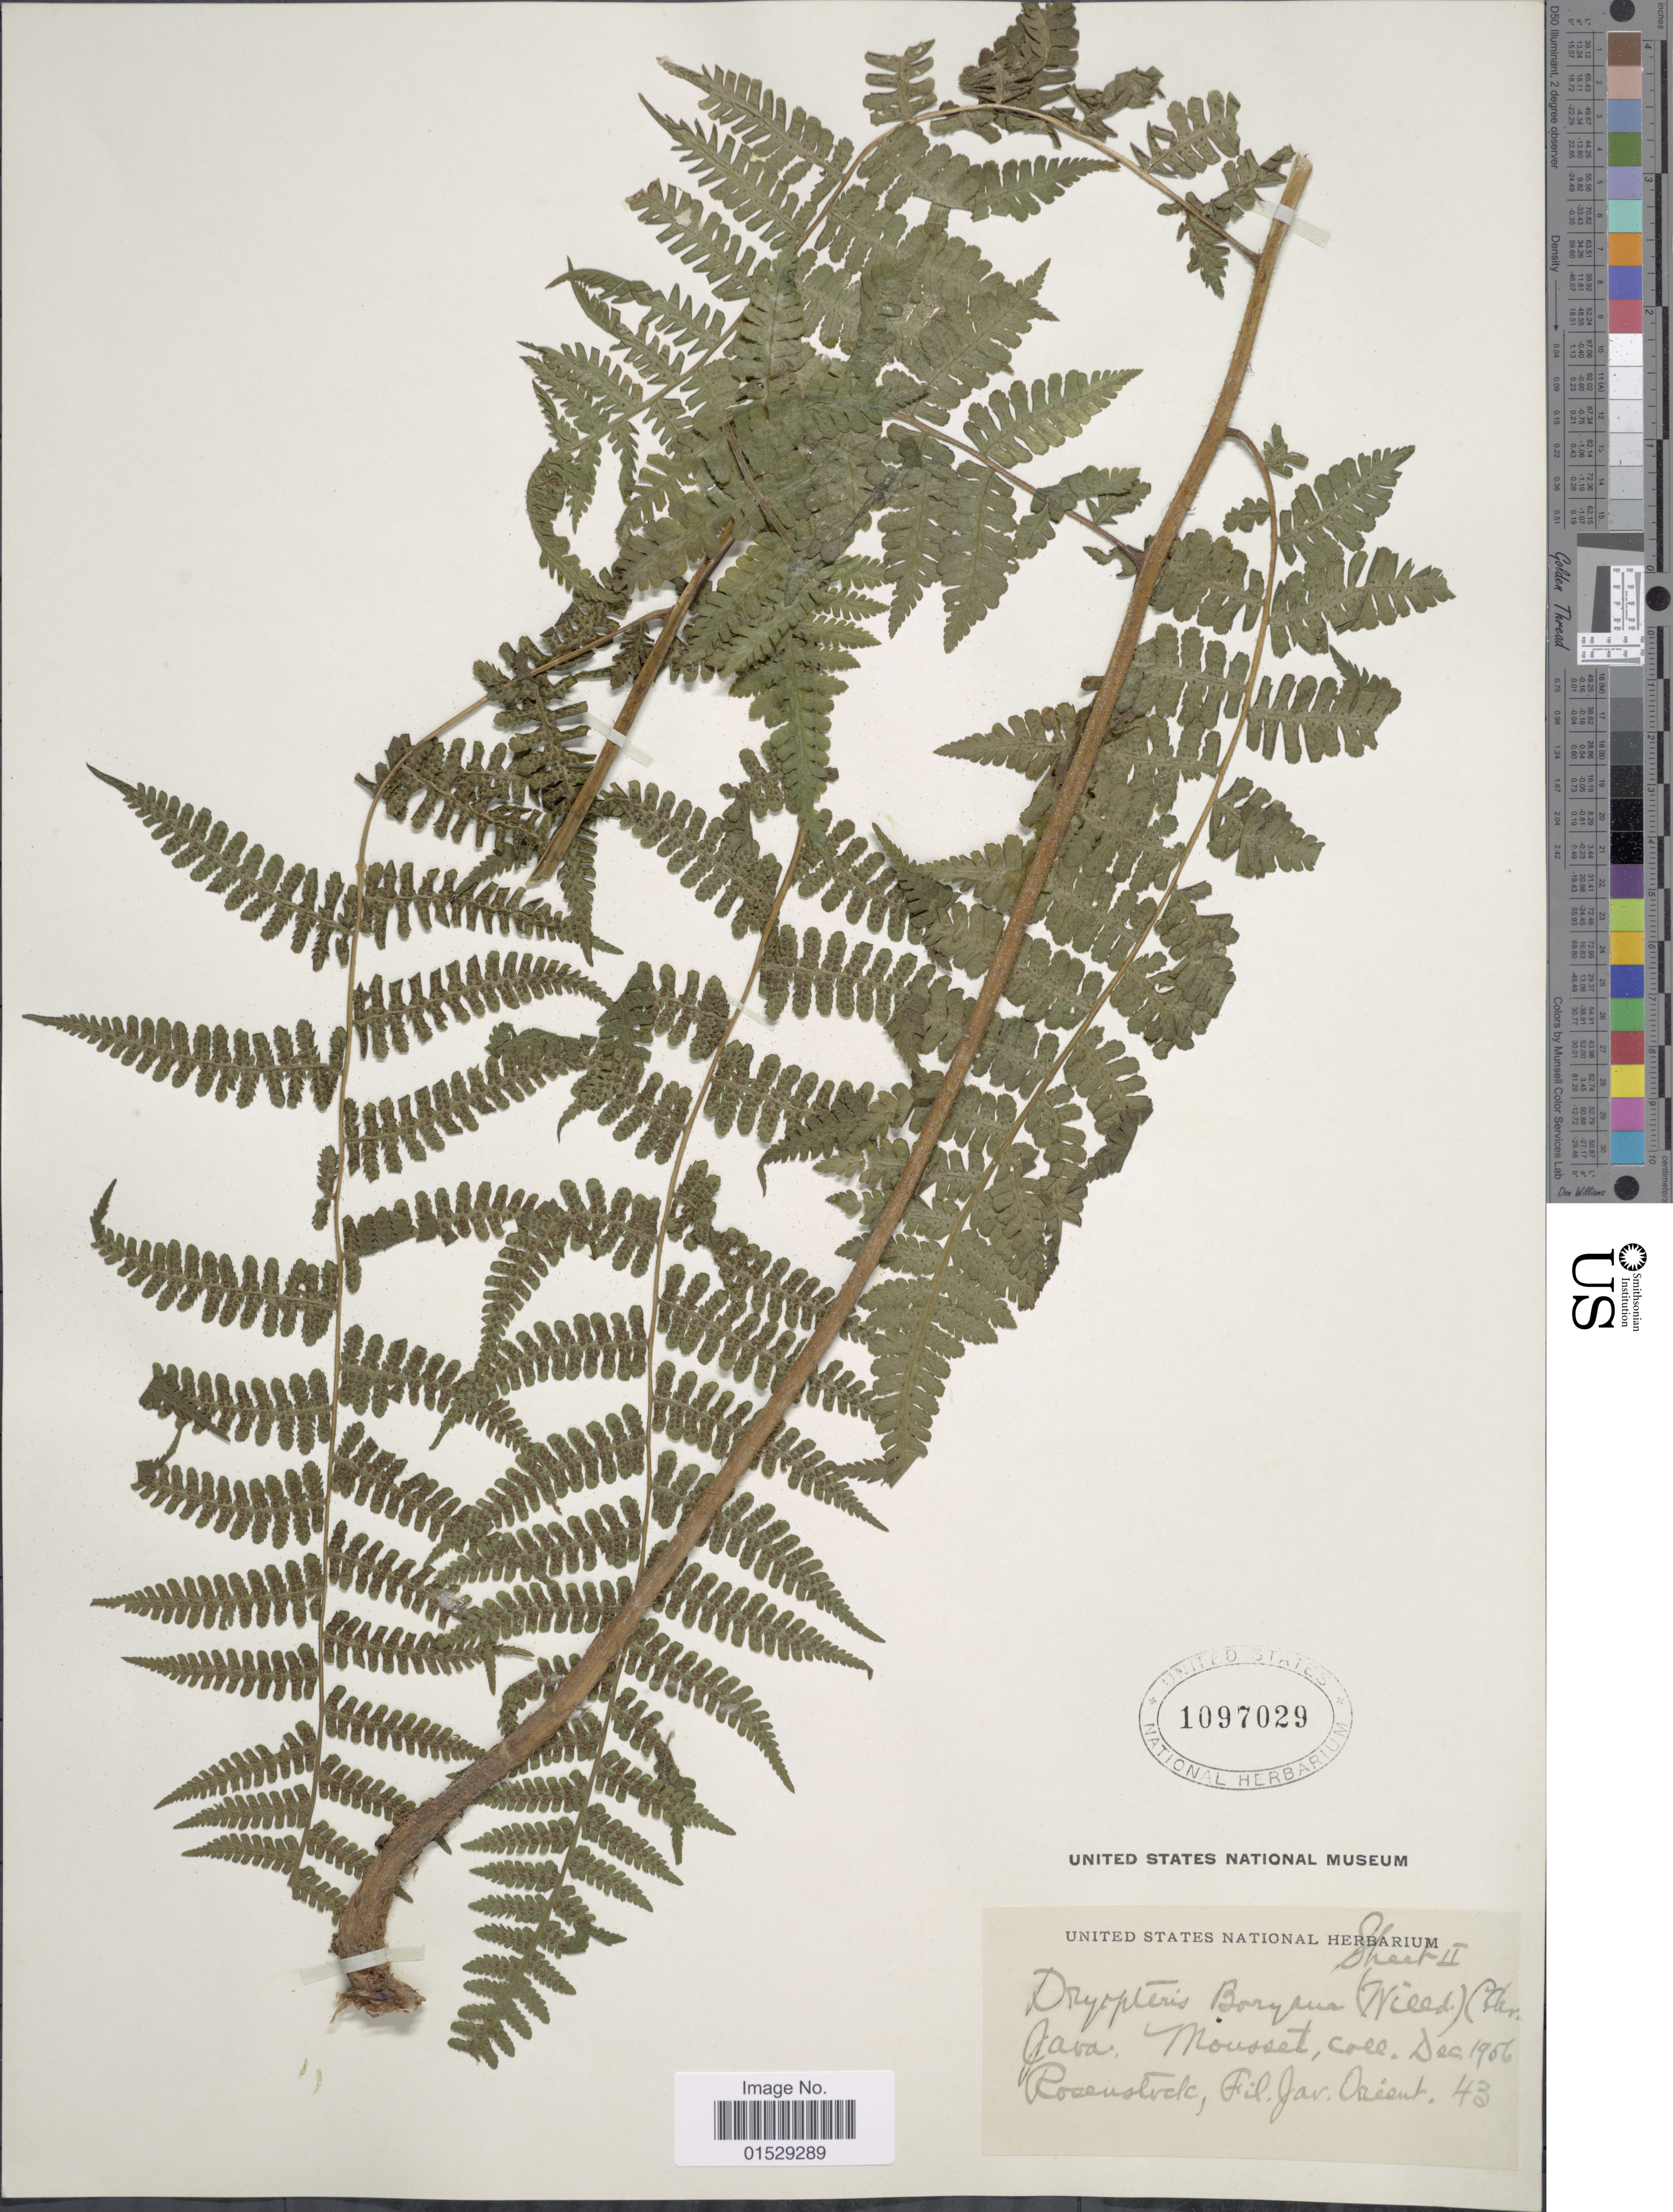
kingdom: Plantae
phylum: Tracheophyta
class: Polypodiopsida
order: Polypodiales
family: Athyriaceae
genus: Deparia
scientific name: Deparia boryana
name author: (Willd.) M. Kato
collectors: Mousset, --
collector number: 43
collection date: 1906-12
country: Indonesia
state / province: Java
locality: Java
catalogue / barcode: US 1097029